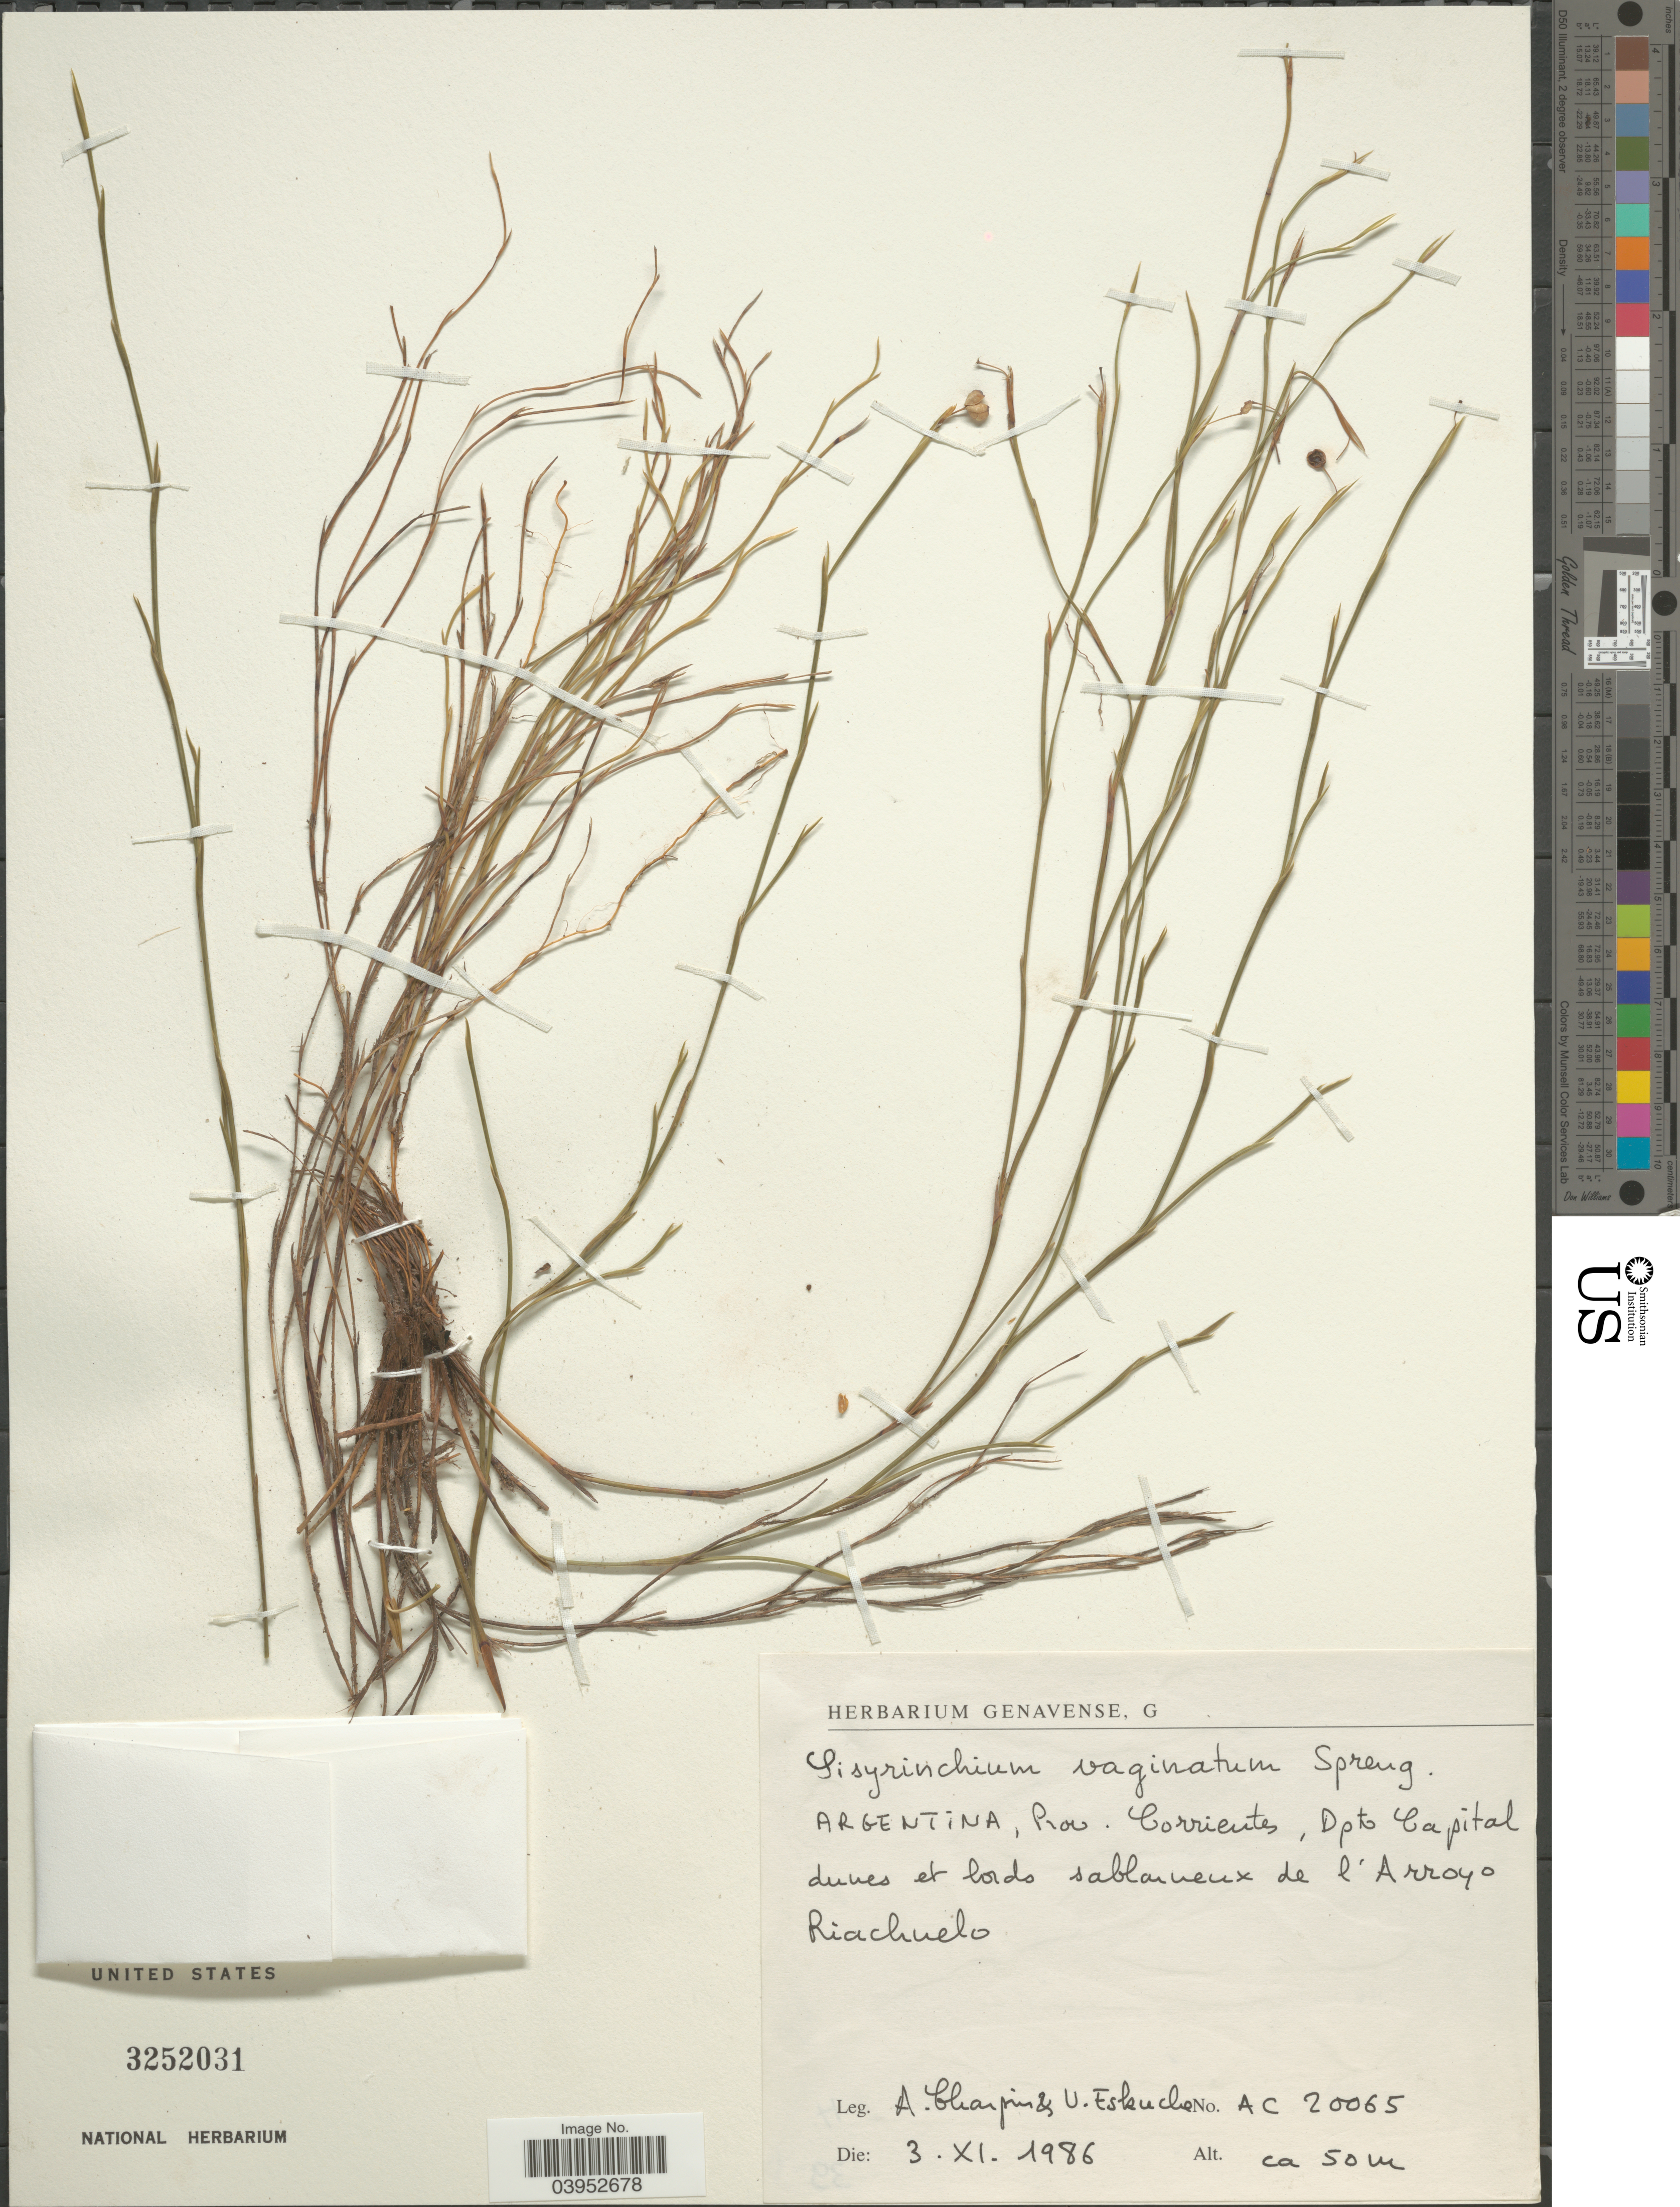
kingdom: Plantae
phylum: Tracheophyta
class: Liliopsida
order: Asparagales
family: Iridaceae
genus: Sisyrinchium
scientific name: Sisyrinchium vaginatum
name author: Spreng.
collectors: A. Charpin & U. Eskuche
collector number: AC20065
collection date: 1986-11-03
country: Argentina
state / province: Corrientes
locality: Dpto Capital dunes et bords sablonneux de l' Arroyo Riachuelo.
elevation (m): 50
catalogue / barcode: US 3252031